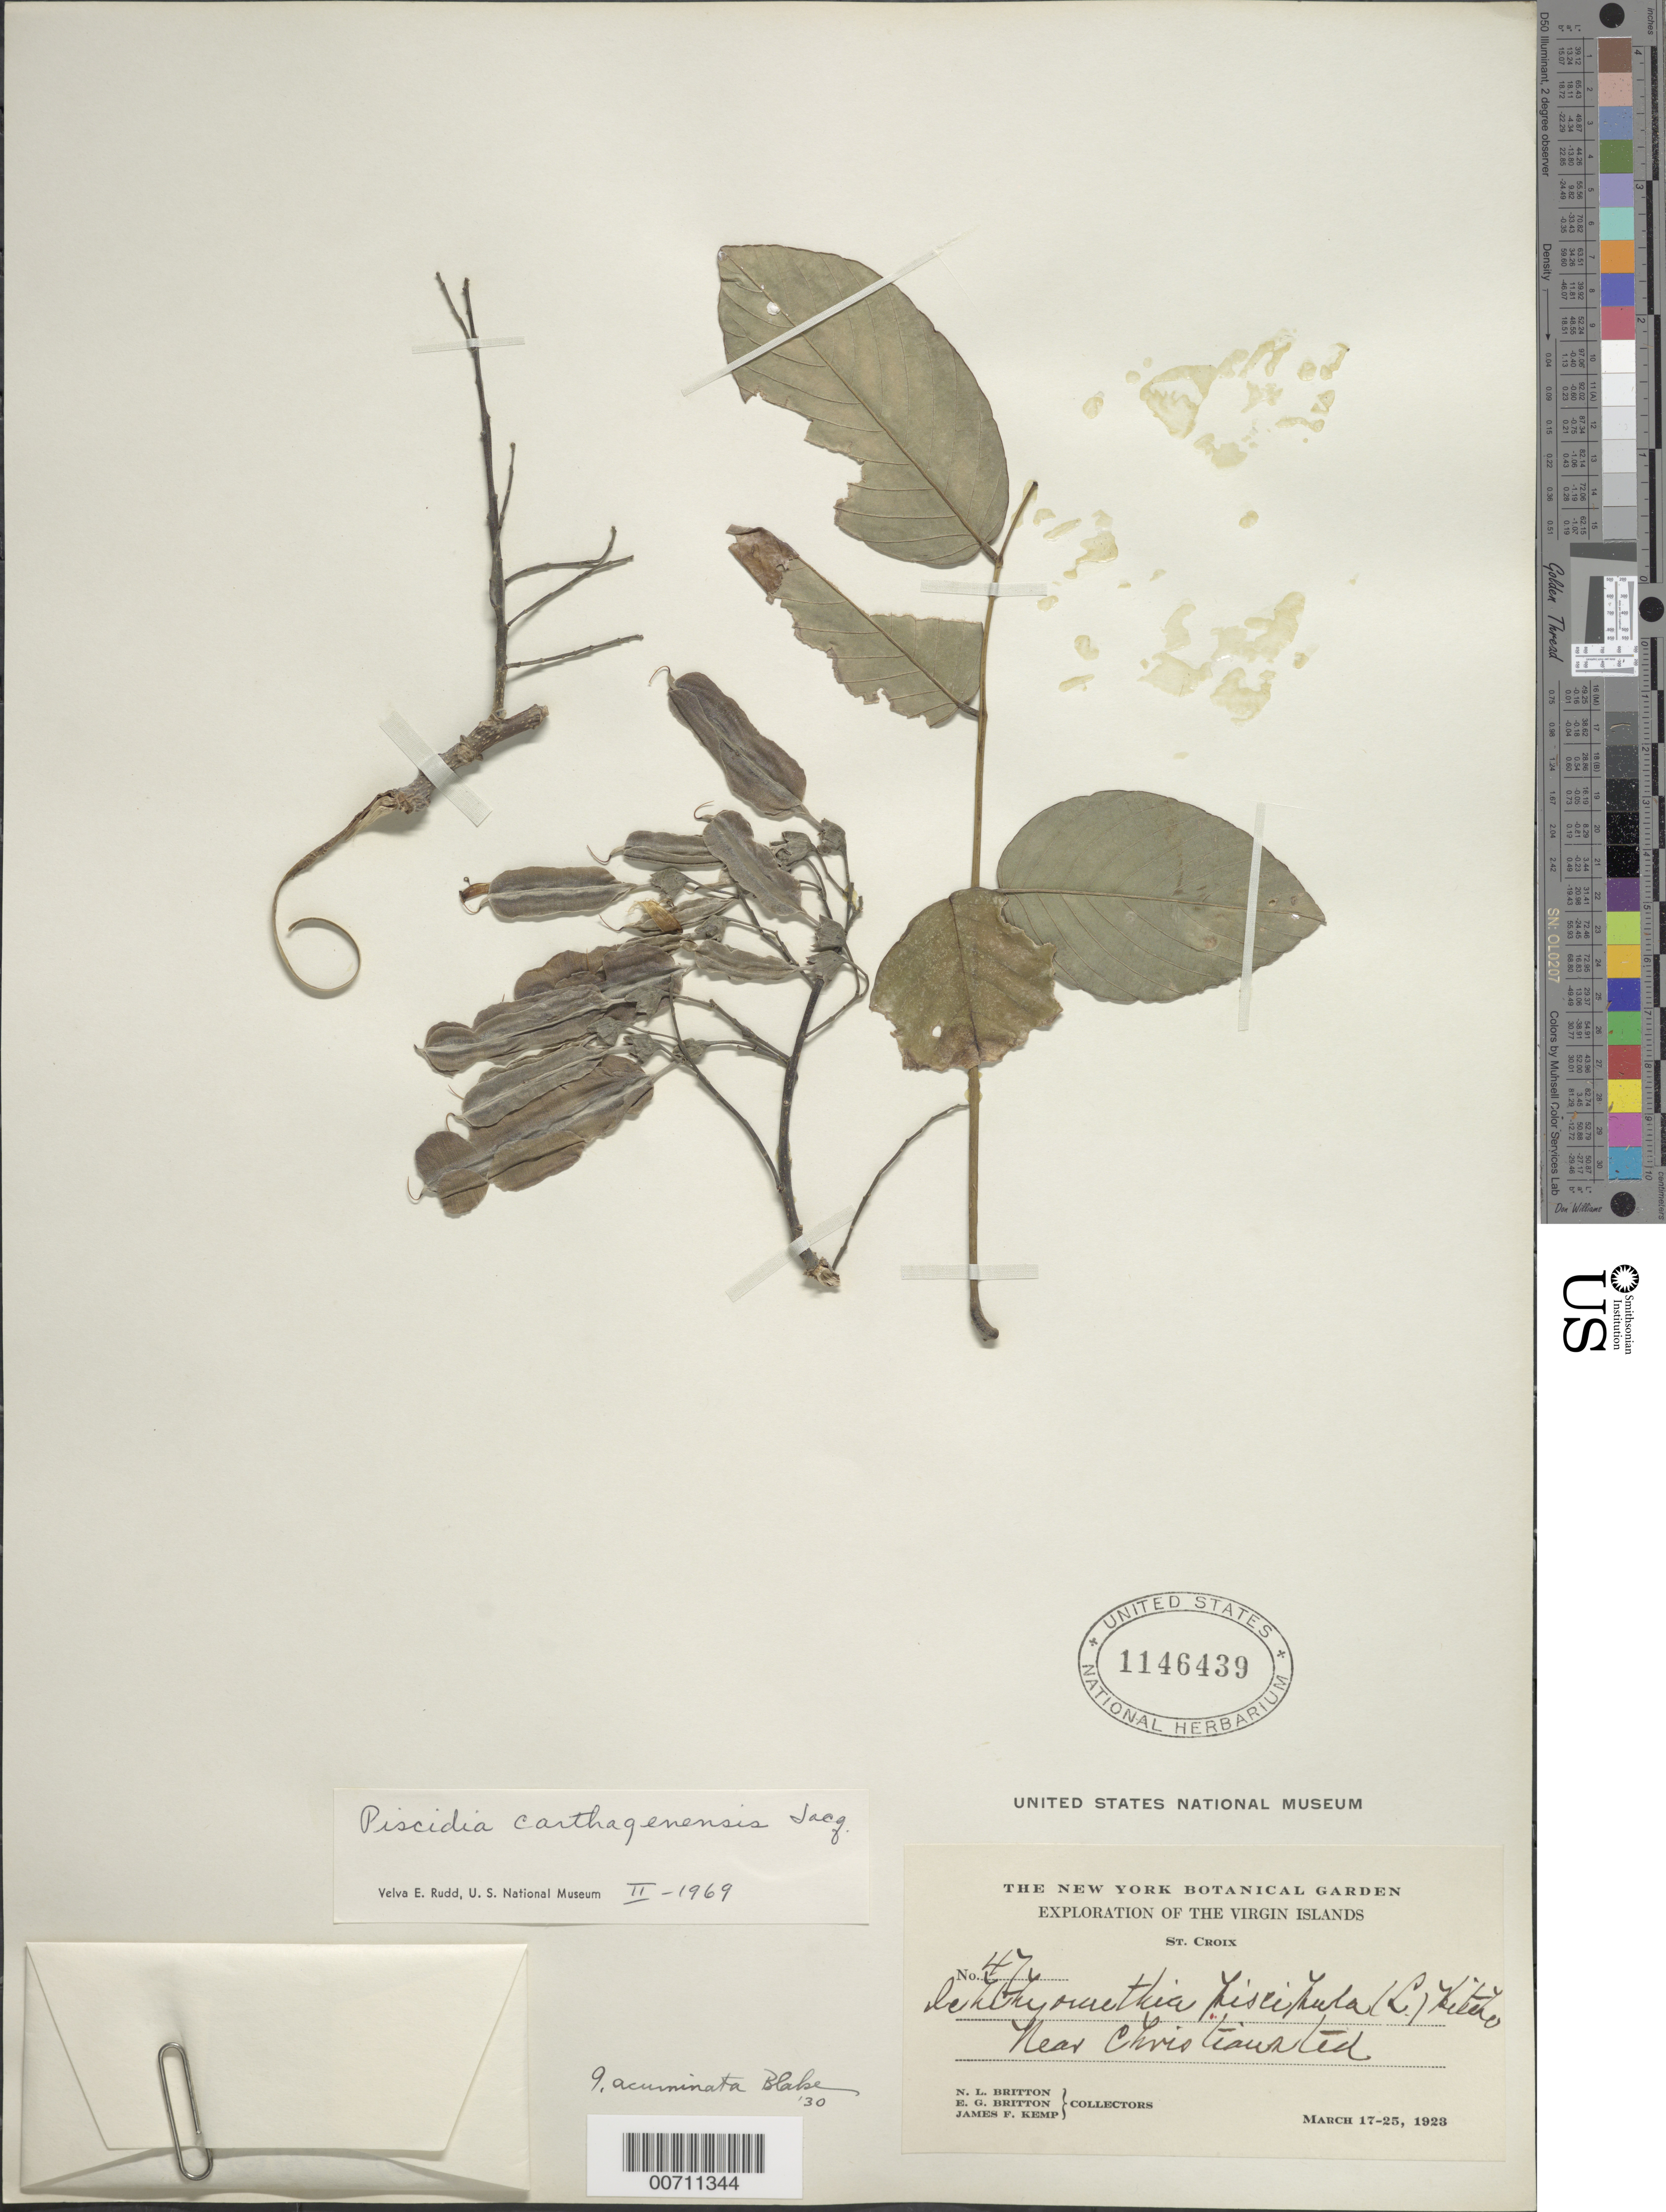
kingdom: Plantae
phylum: Tracheophyta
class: Magnoliopsida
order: Fabales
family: Fabaceae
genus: Piscidia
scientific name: Piscidia carthagenensis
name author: Jacq.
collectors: N. Britton, E. G. Britton & J. F. Kemp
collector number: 47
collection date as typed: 17 Mar 1923 to 25 Mar 1923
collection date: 1923-03-17/1923-03-25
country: U.S. Virgin Islands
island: St. Croix Island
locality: Christiansted, near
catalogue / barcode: US 1146439